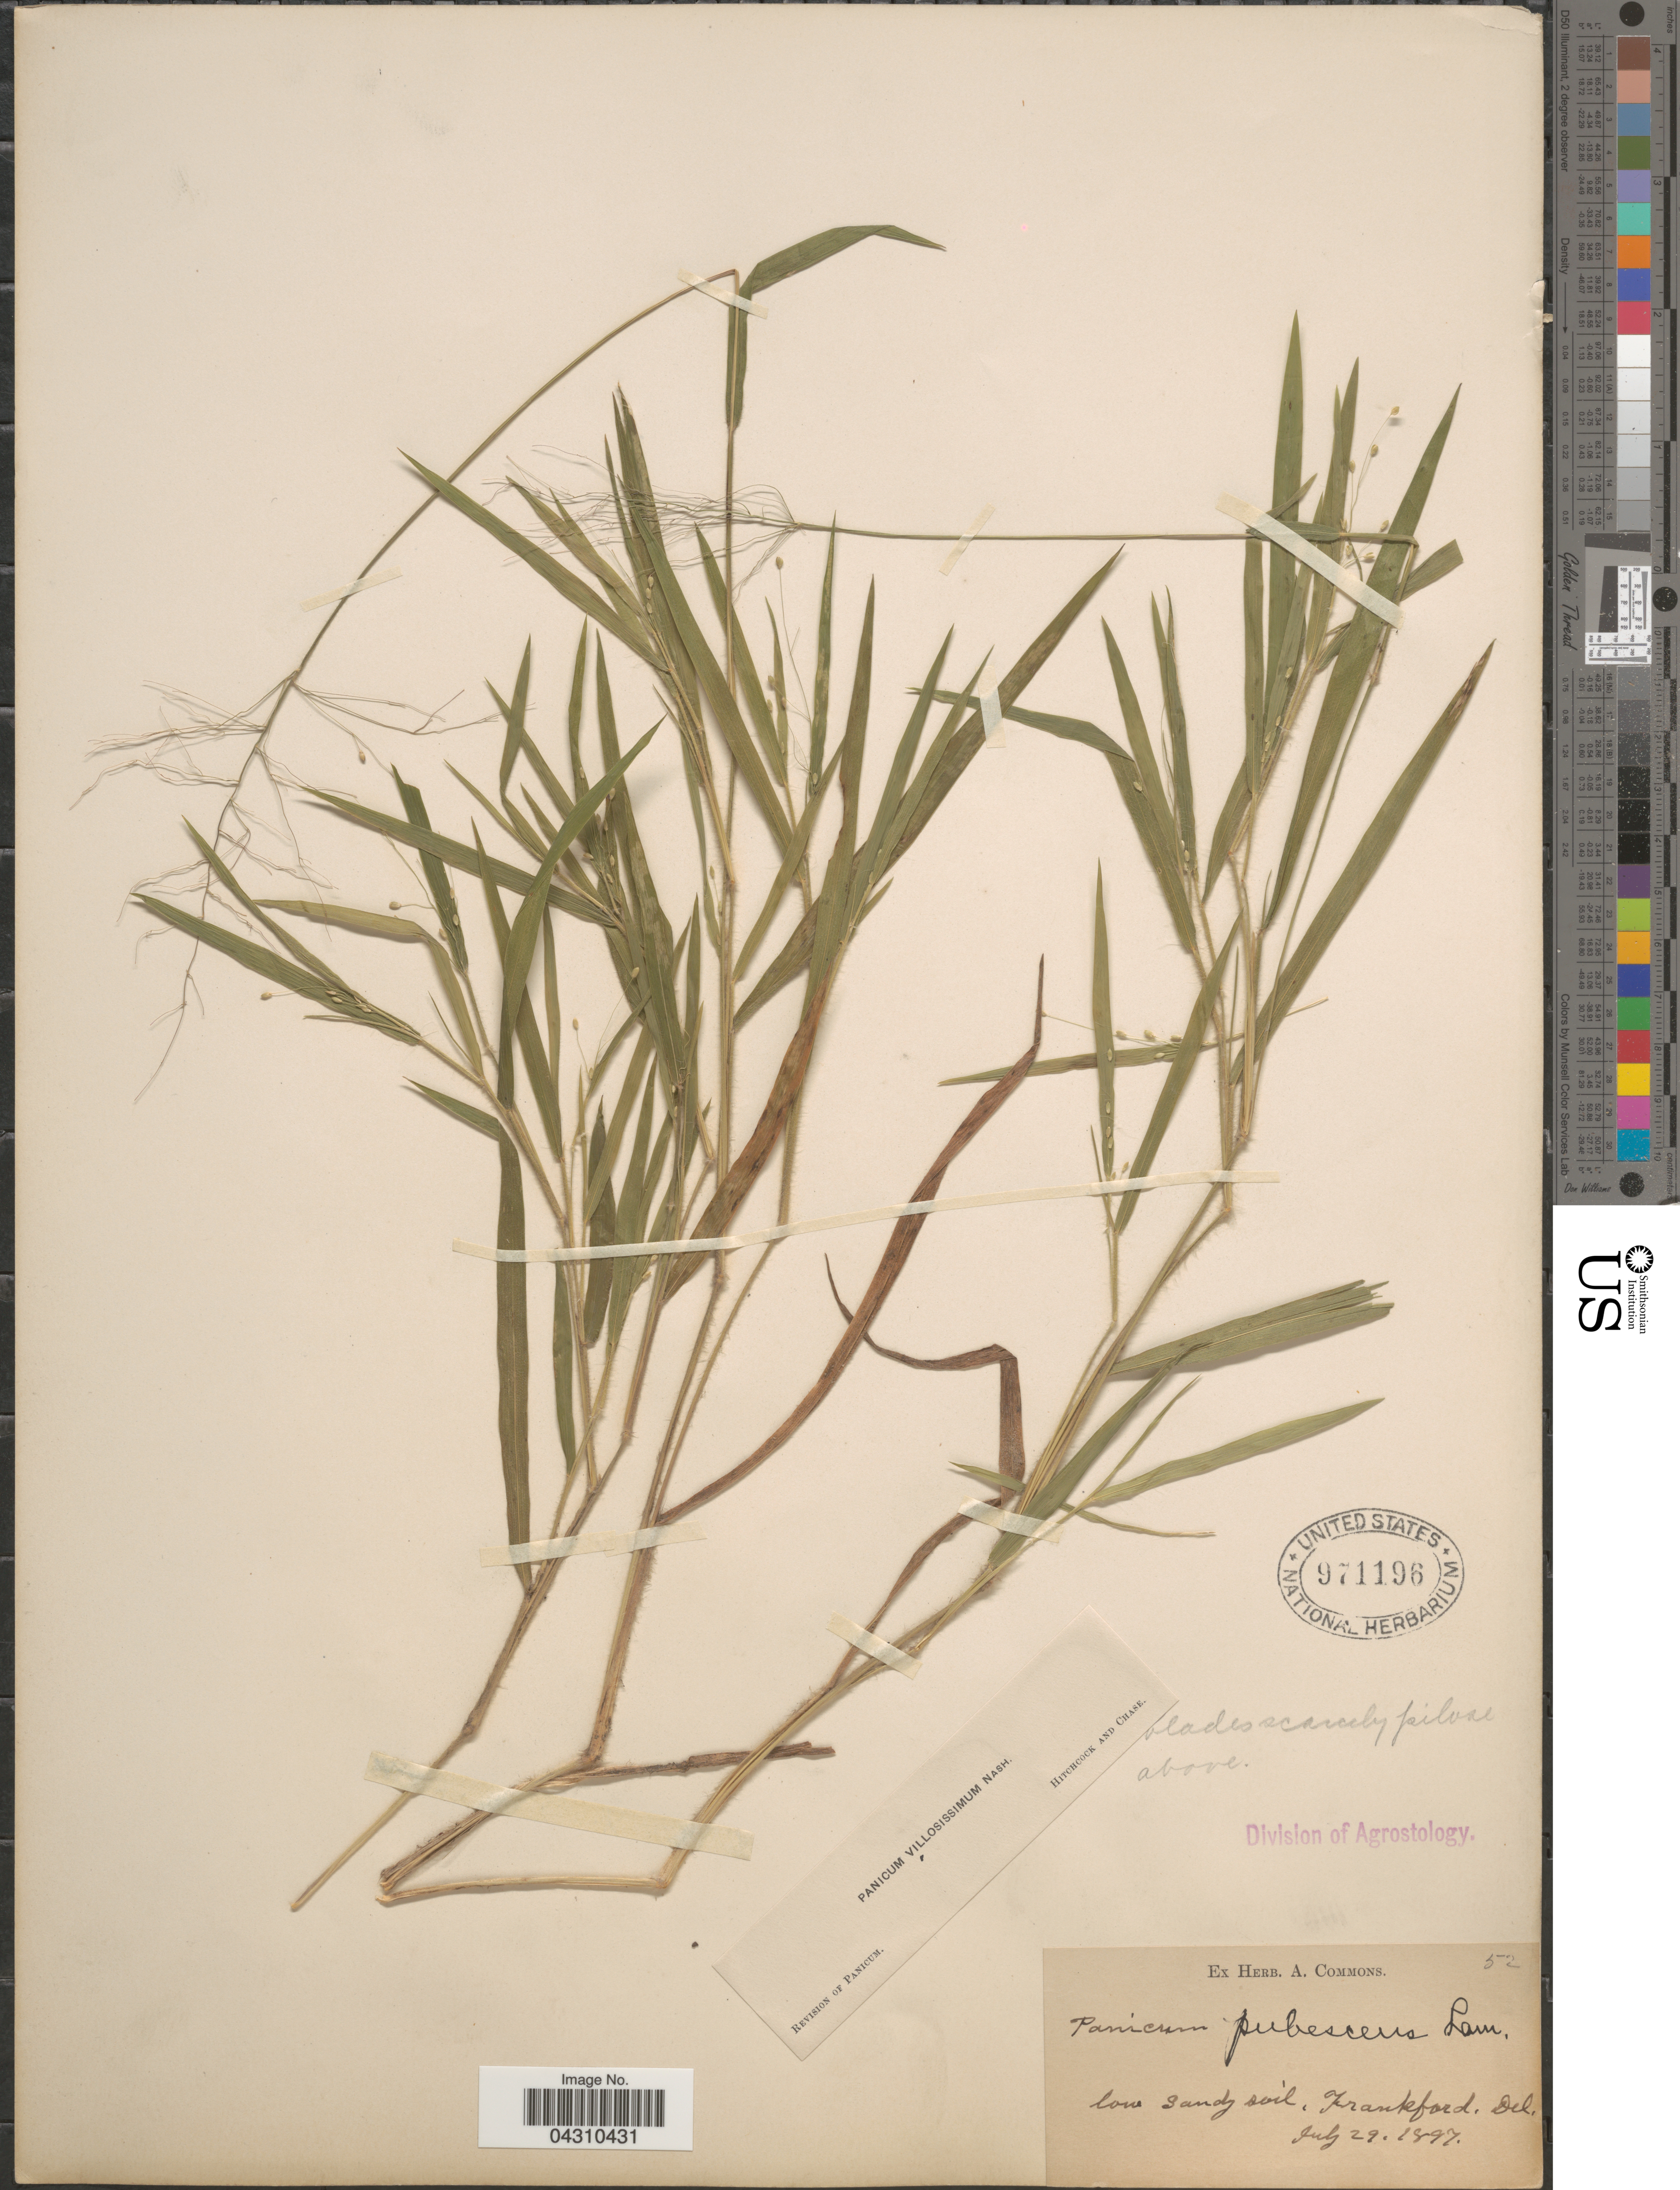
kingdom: Plantae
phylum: Tracheophyta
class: Liliopsida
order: Poales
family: Poaceae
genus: Dichanthelium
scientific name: Dichanthelium acuminatum var. acuminatum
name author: (Sw.) Gould & C.A. Clark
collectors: ex herb. A. Commons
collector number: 52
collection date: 1897-07-29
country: United States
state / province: Delaware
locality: Frankford.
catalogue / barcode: US 971196